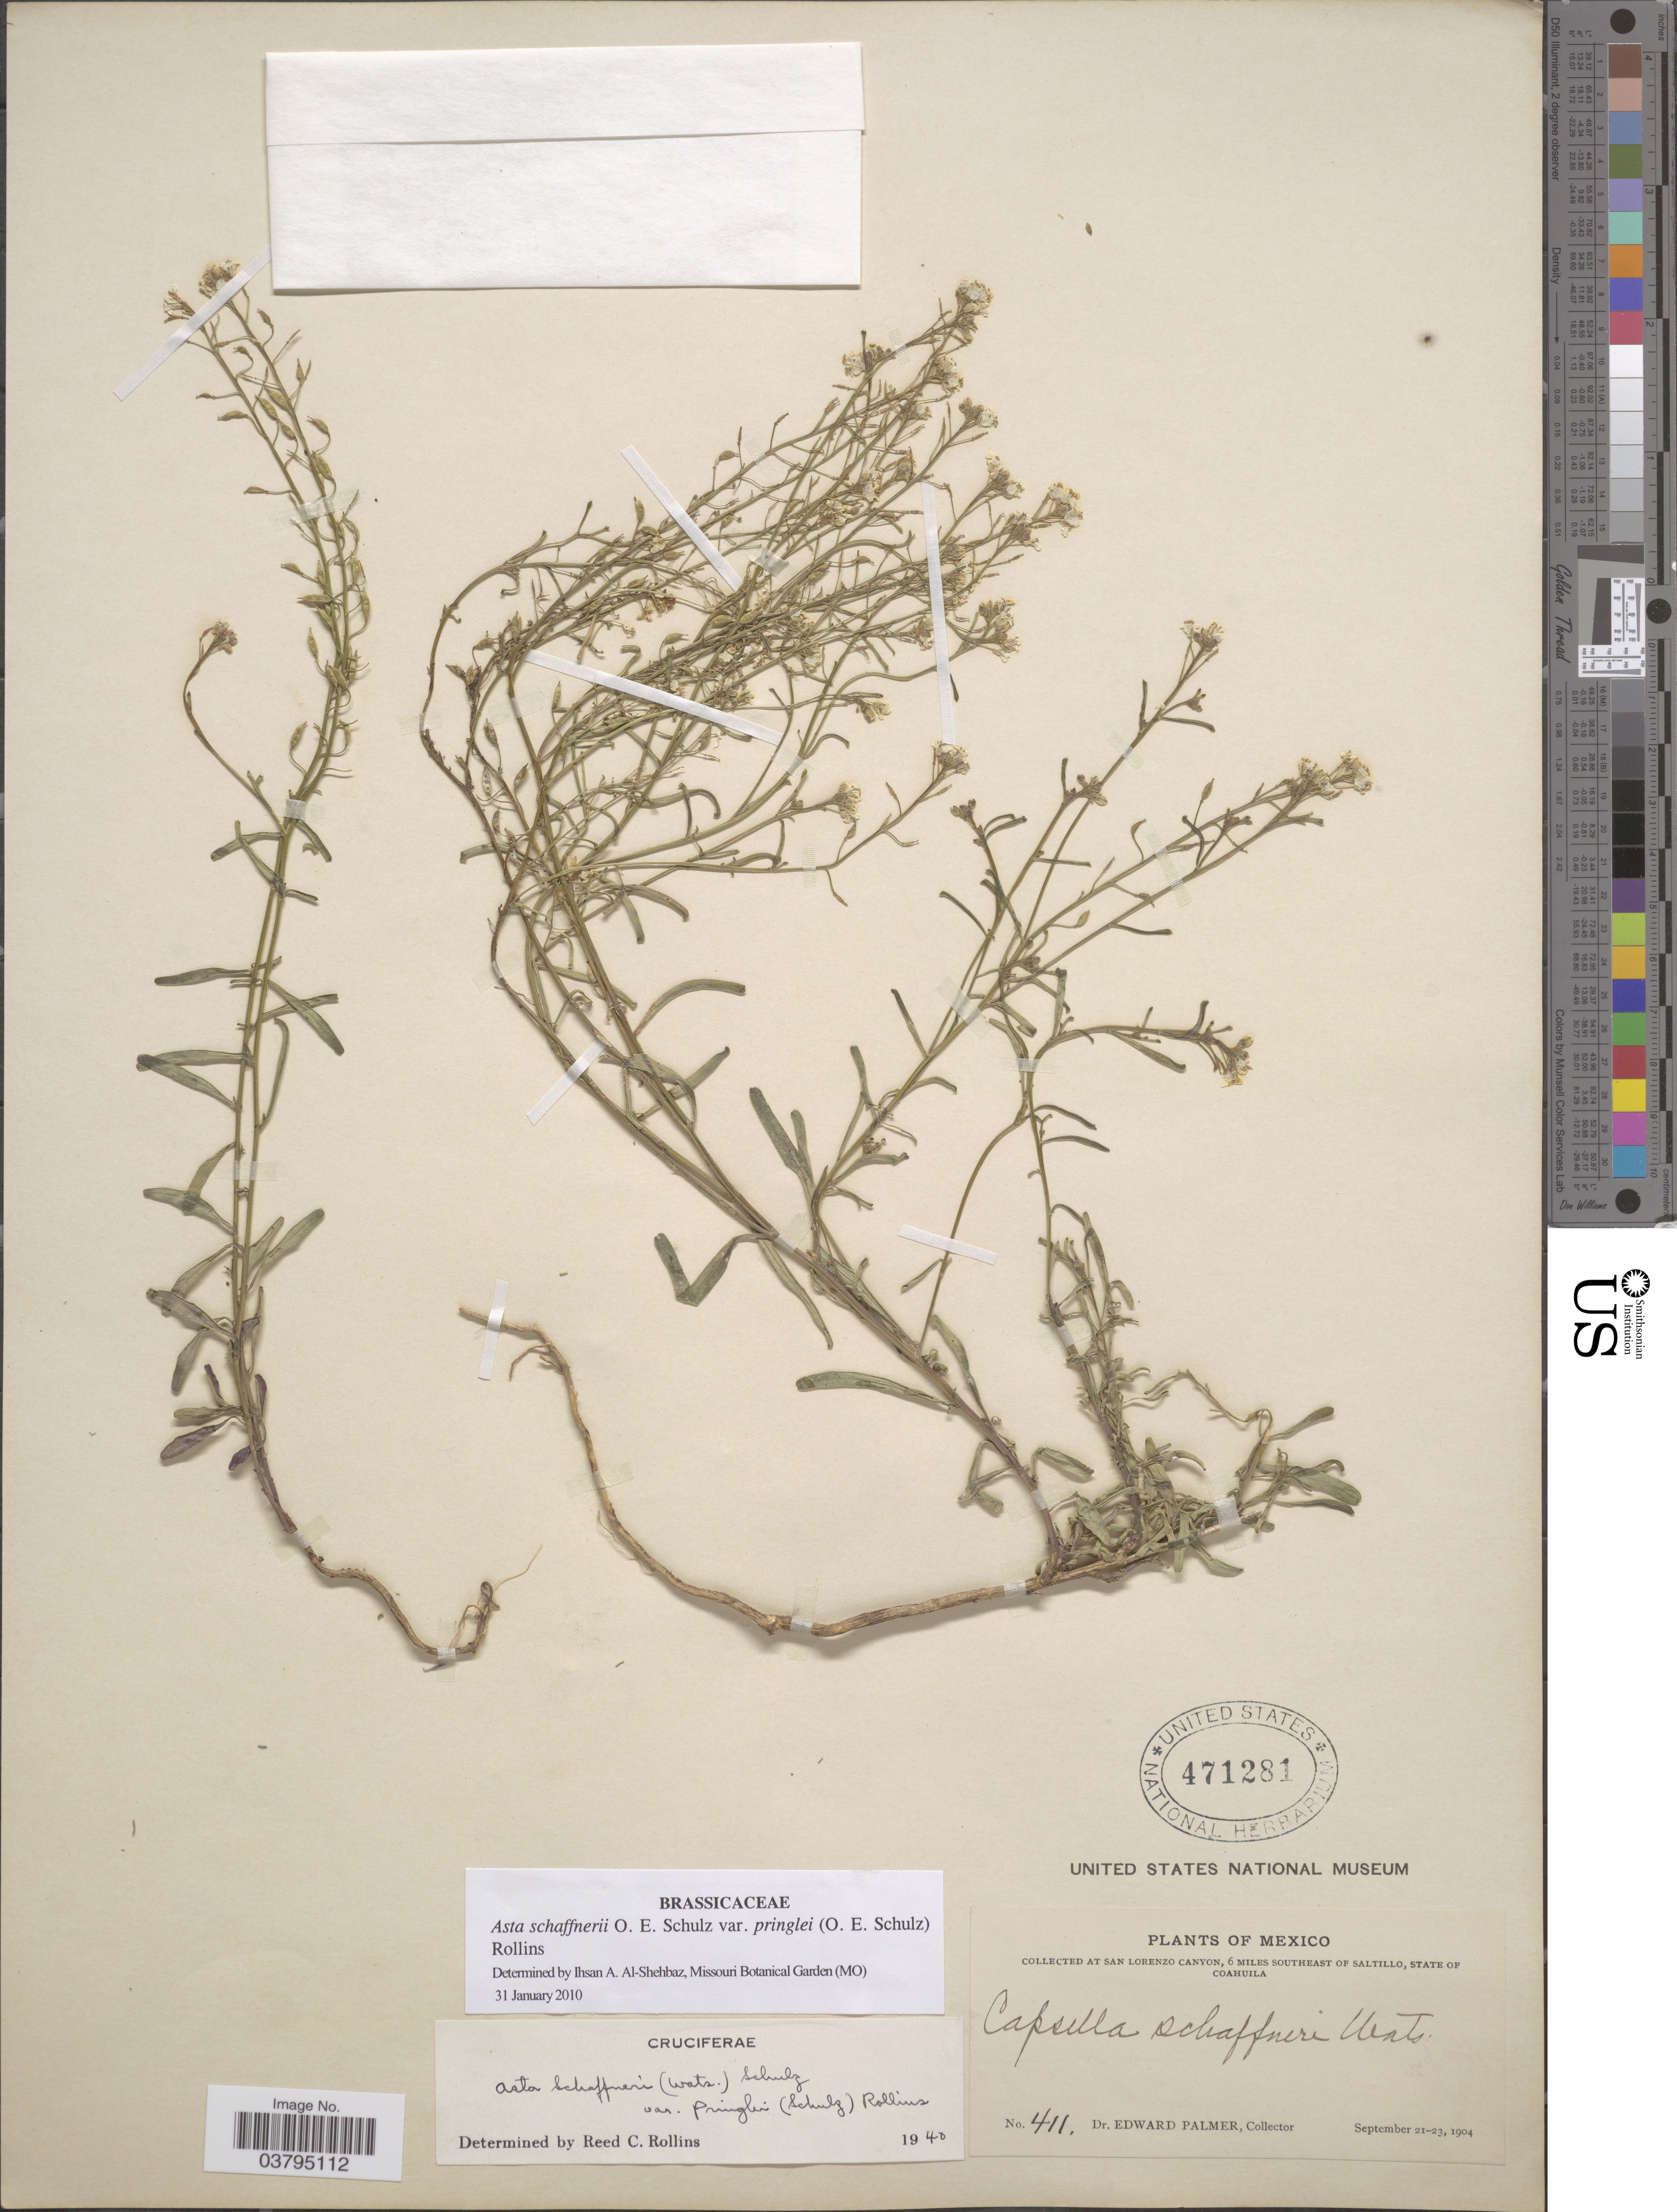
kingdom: Plantae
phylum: Tracheophyta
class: Magnoliopsida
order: Brassicales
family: Brassicaceae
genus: Asta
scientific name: Asta schaffneri var. pringlei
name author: (O.E. Schulz) Rollins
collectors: E. Palmer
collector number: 411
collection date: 1904-09-21/1904-09-23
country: Mexico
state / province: Coahuila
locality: San Lorenzo Canyon, 6 miles southeast of Saltillo.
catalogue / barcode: US 471281